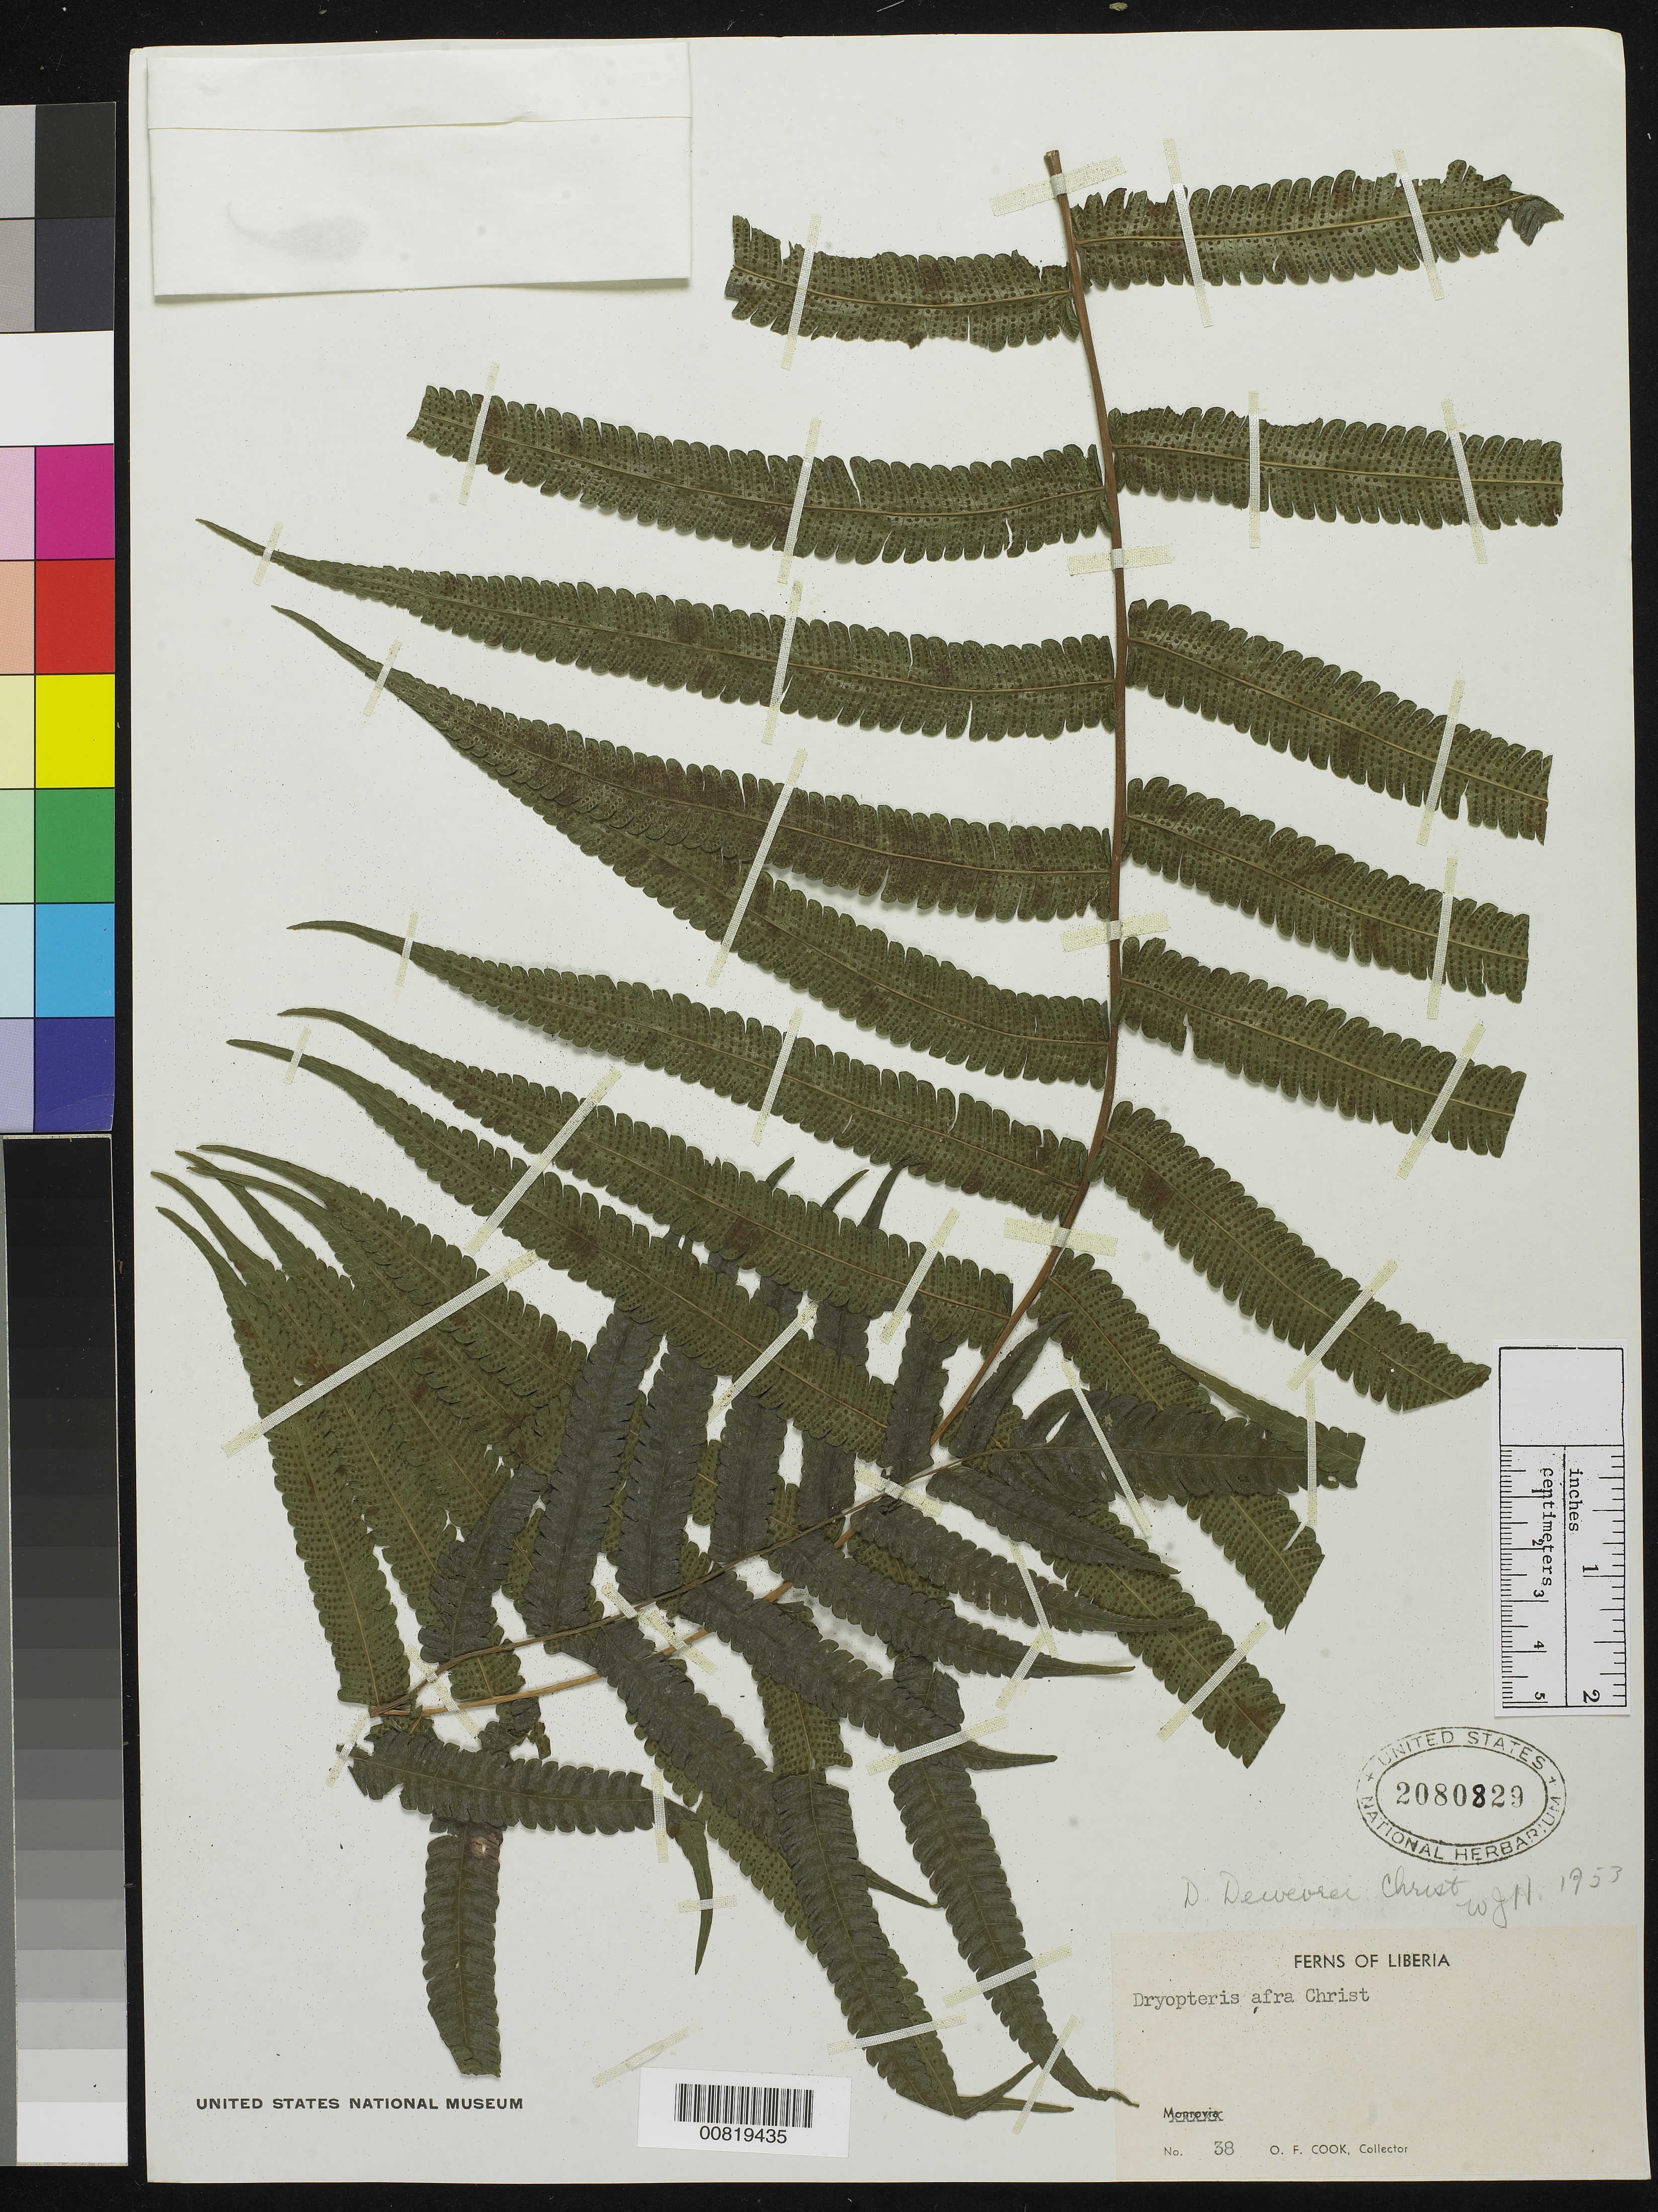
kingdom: Plantae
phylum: Tracheophyta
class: Polypodiopsida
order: Polypodiales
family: Thelypteridaceae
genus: Pneumatopteris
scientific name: Pneumatopteris afra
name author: (Christ) Holttum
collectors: O. F. Cook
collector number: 38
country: Liberia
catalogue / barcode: US 2080829